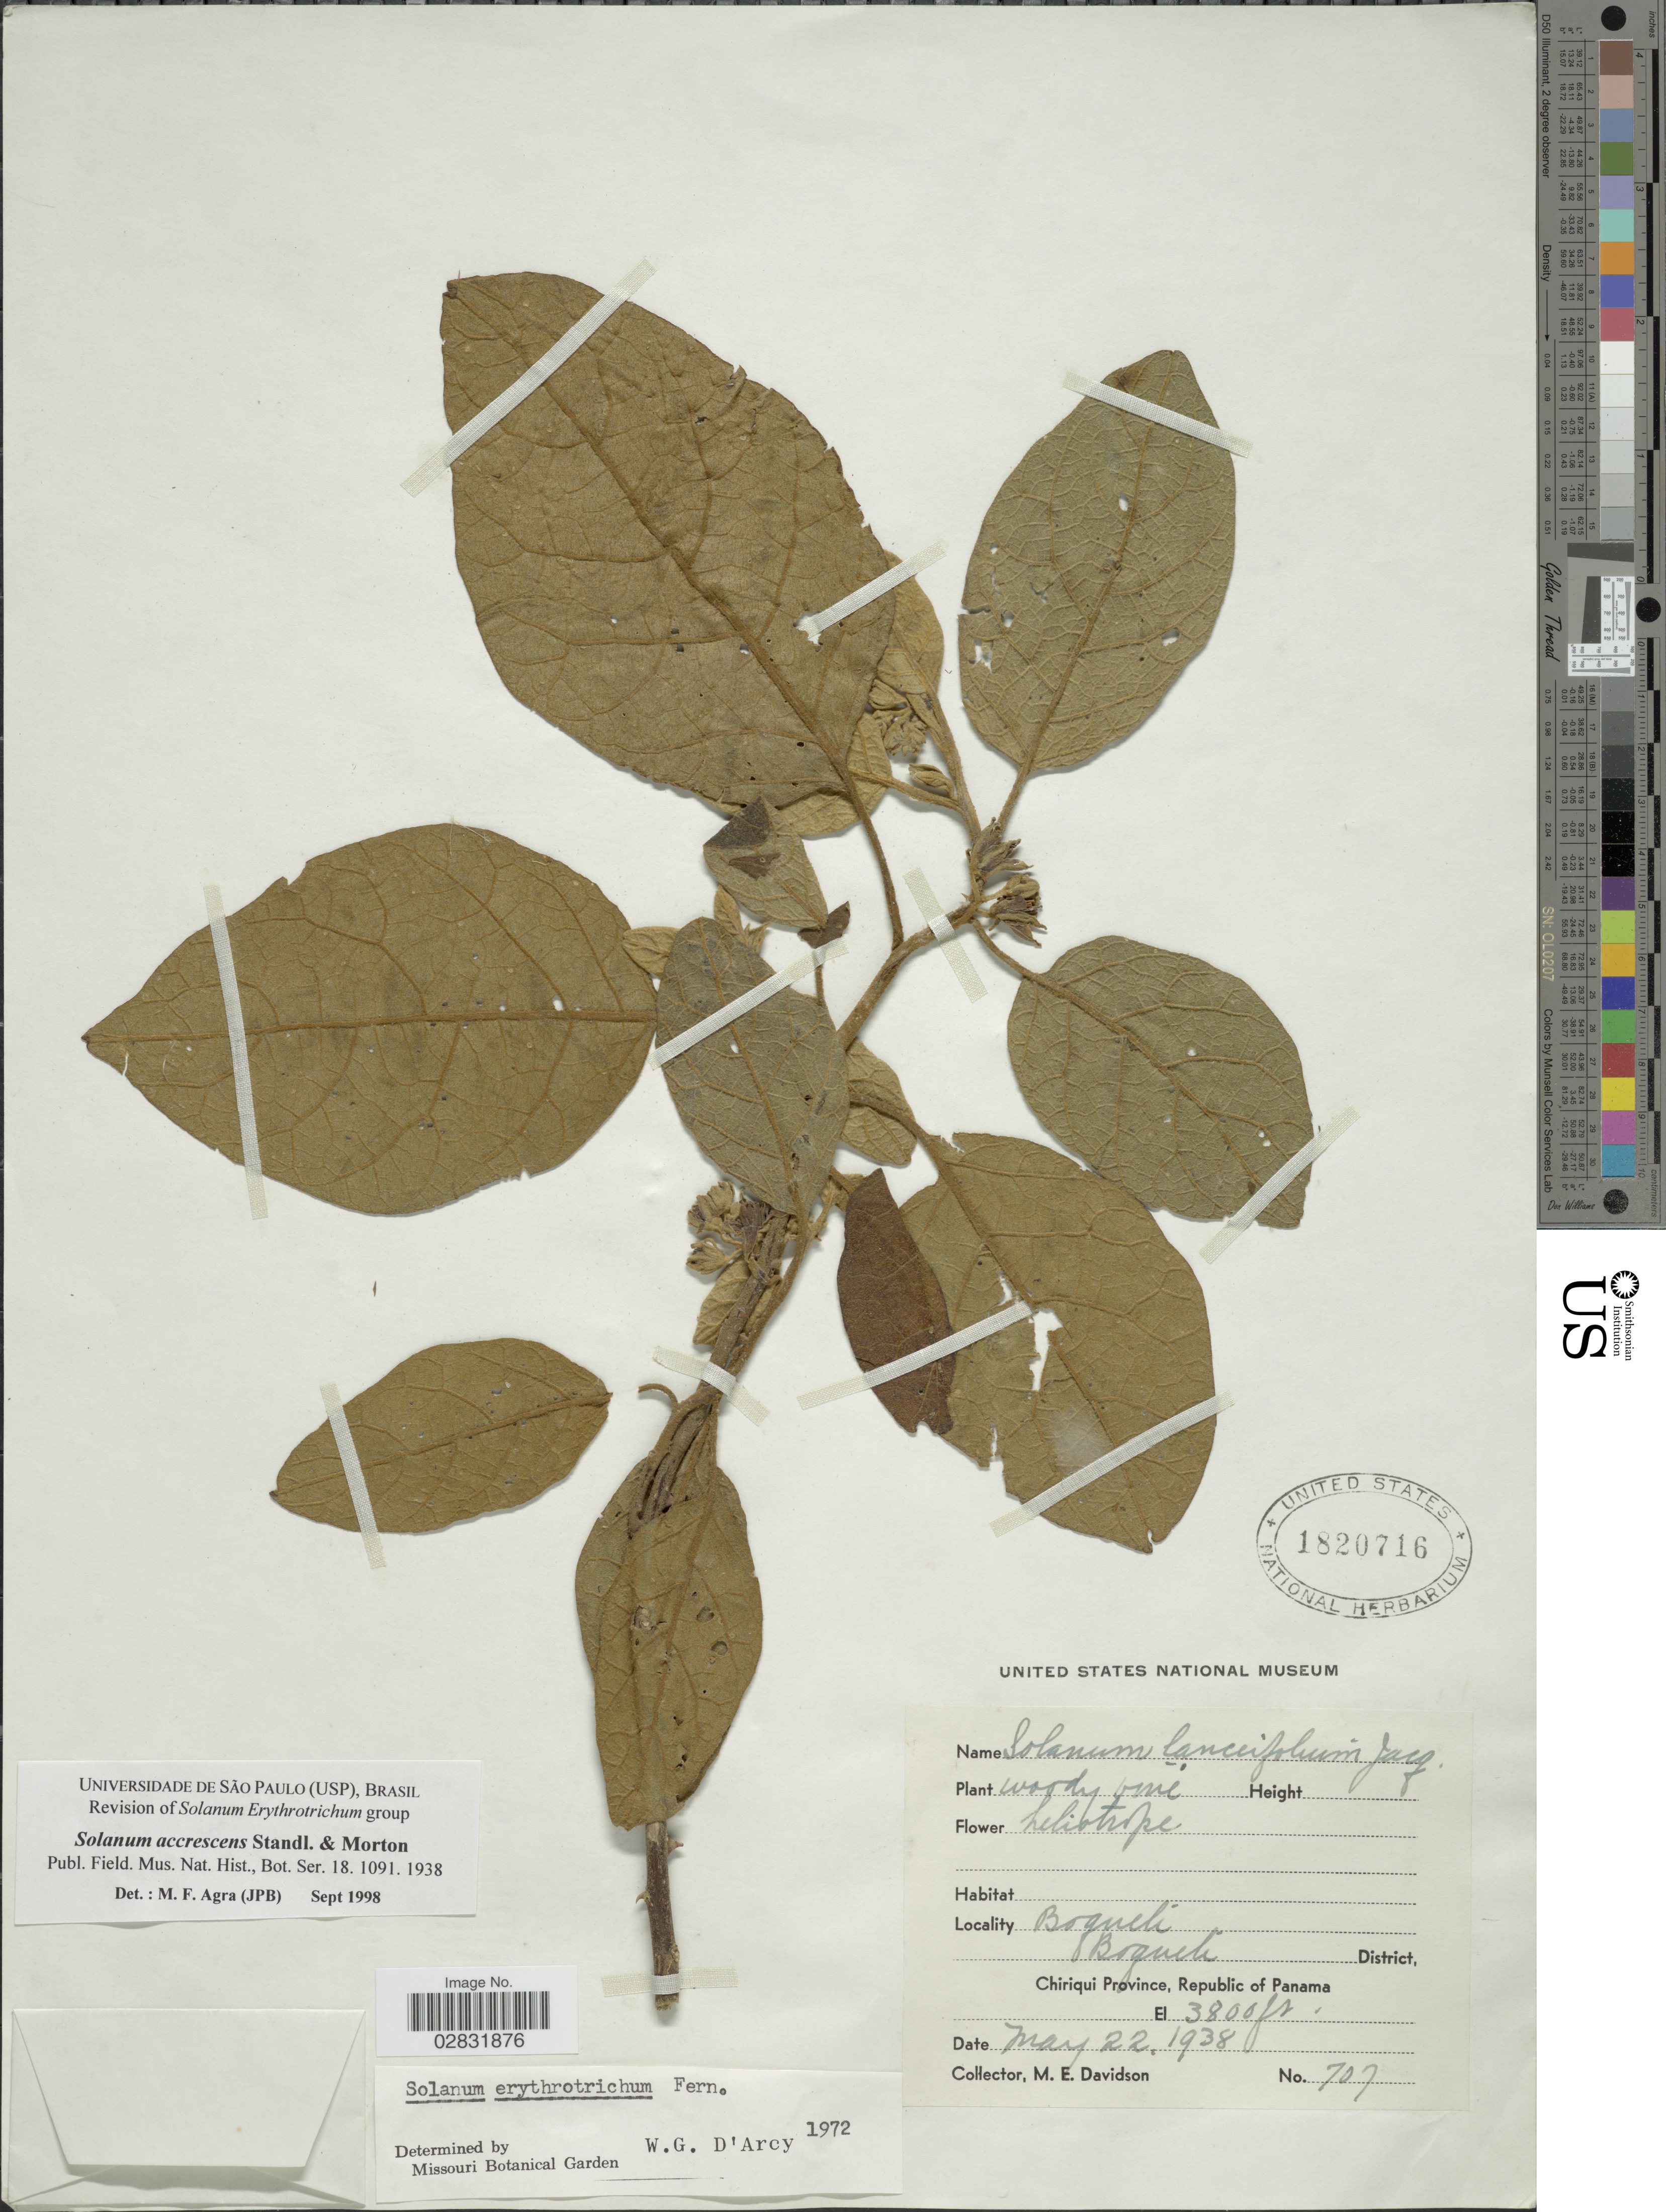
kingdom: Plantae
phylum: Tracheophyta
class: Magnoliopsida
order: Solanales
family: Solanaceae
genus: Solanum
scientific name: Solanum accrescens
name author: Standl. & C.V. Morton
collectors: M. E. Davidson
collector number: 707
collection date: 1938-05-22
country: Panama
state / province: Chiriqui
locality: Boquete. Boquete District.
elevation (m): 1158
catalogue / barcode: US 1820716